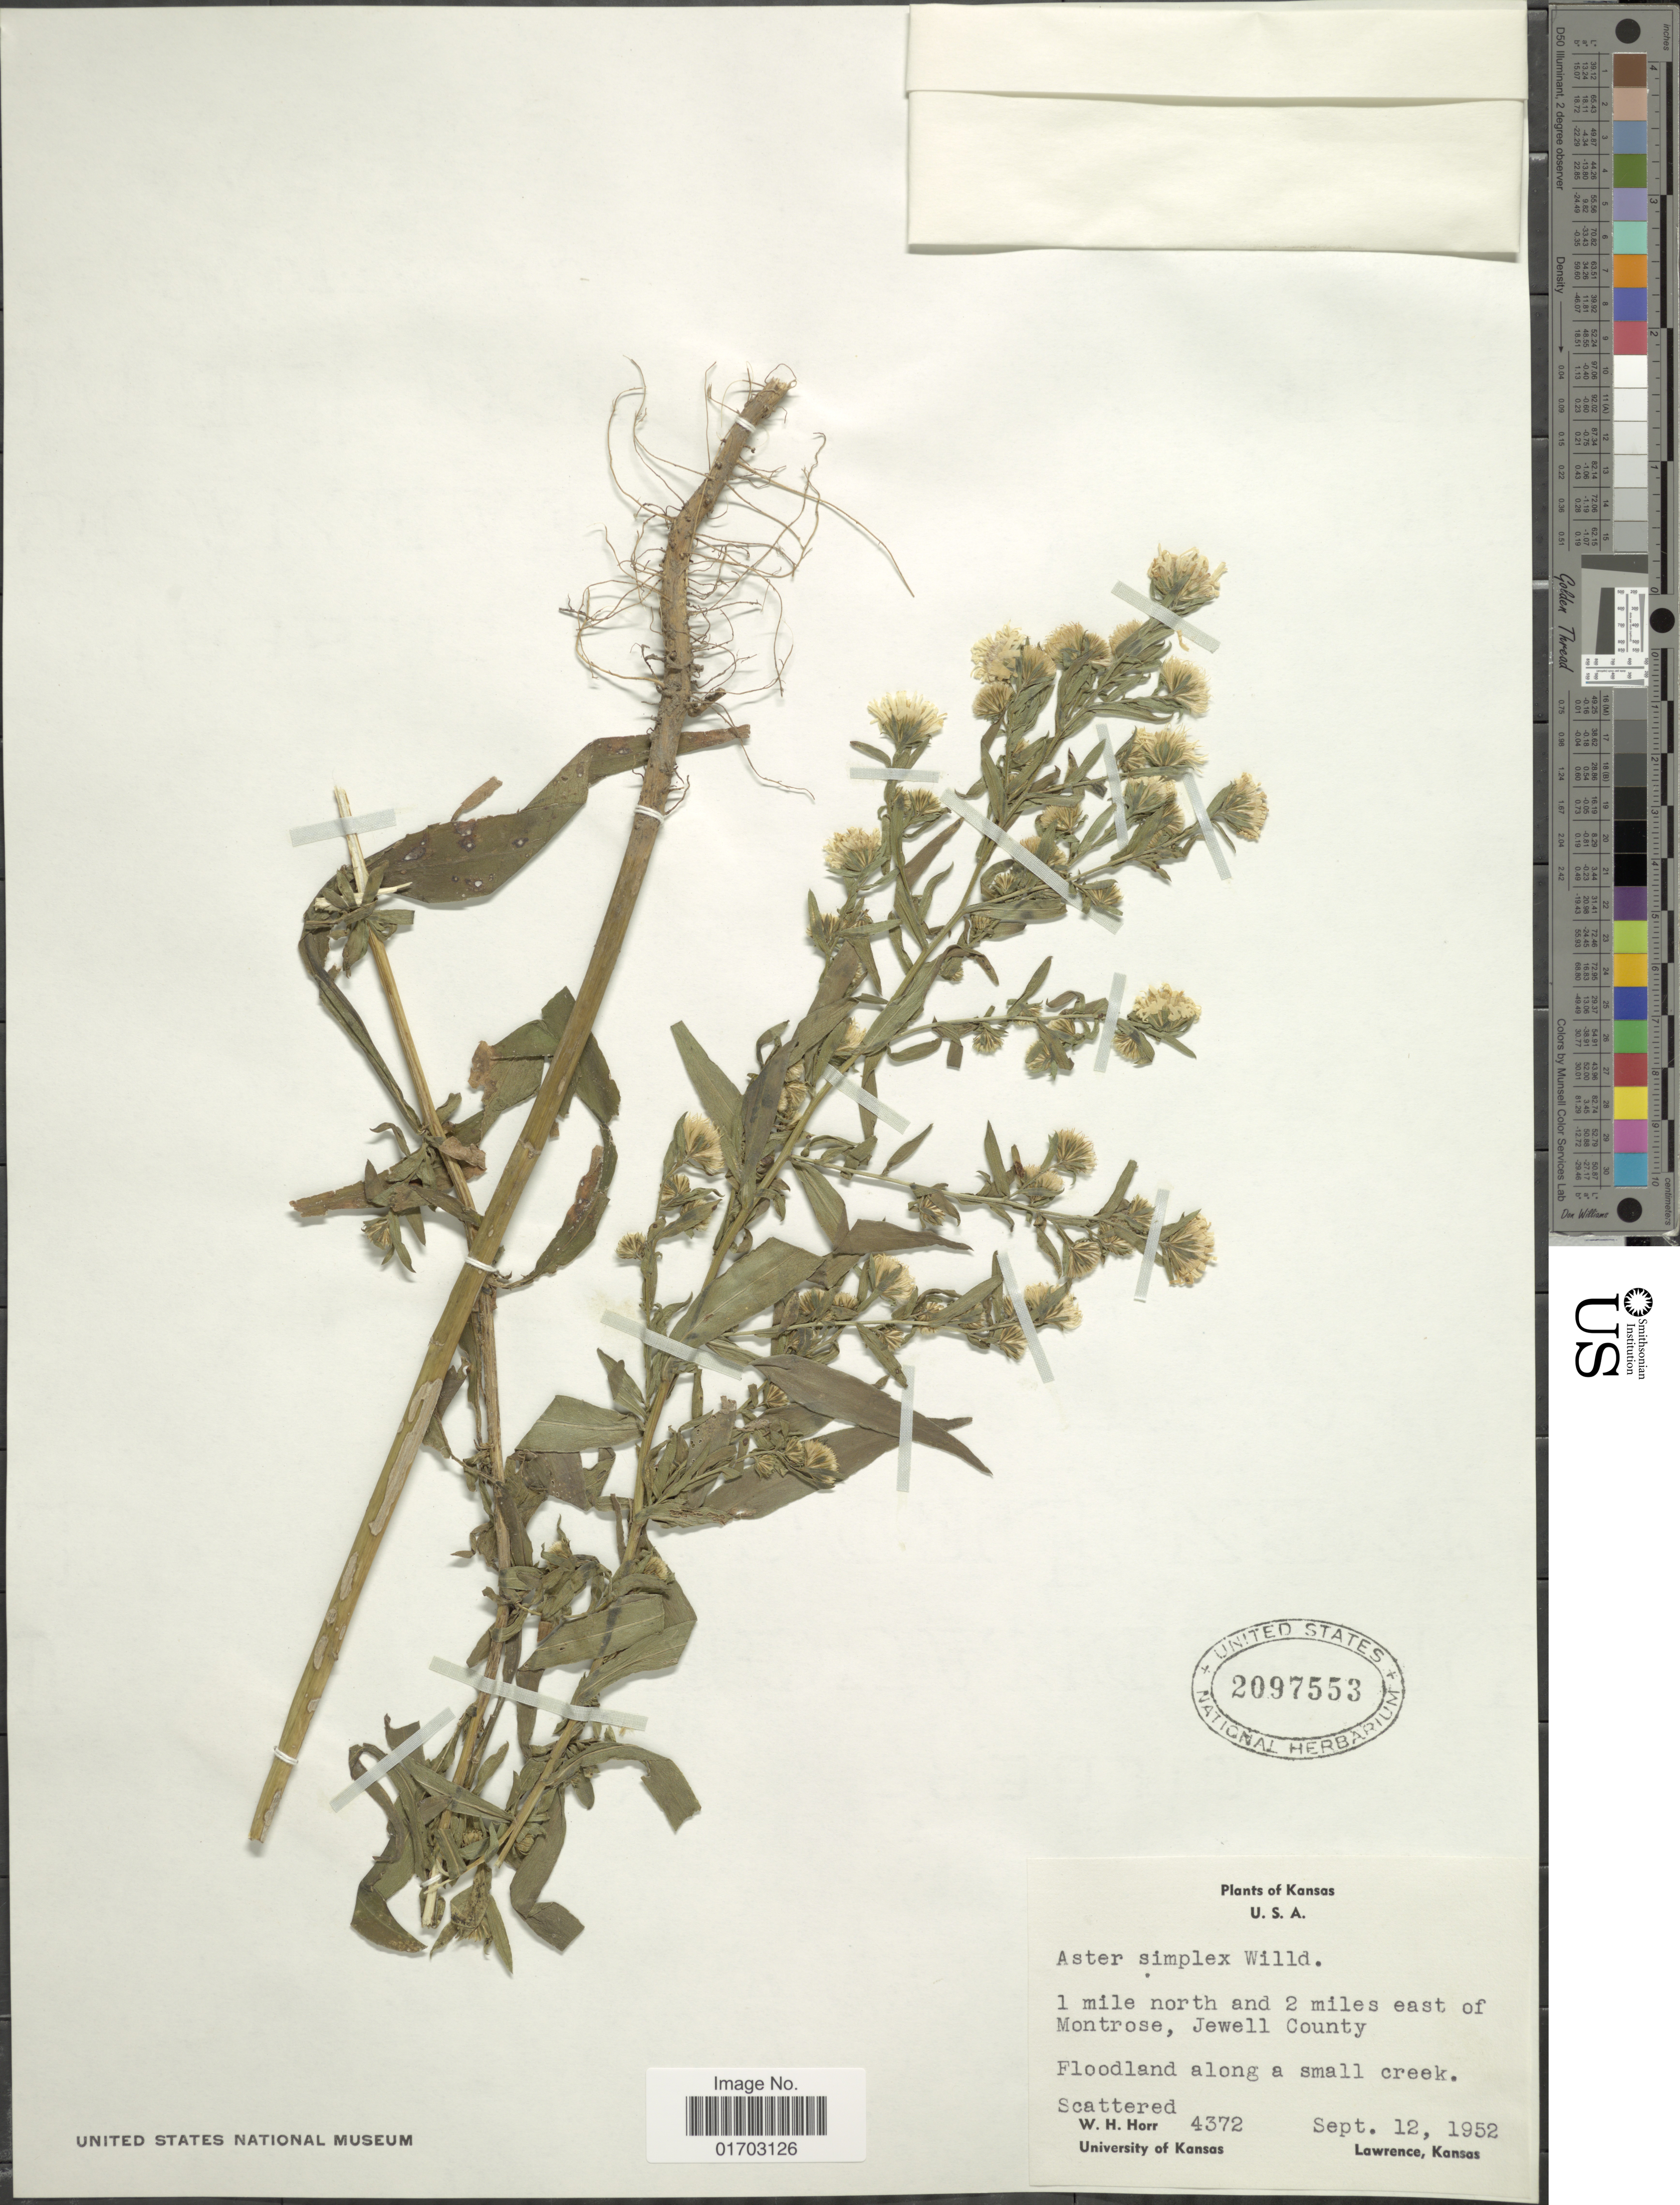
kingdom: Plantae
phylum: Tracheophyta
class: Magnoliopsida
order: Asterales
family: Asteraceae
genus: Symphyotrichum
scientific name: Symphyotrichum simplex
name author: (Willd.) Á. Löve & D. Löve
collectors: W. H. Horr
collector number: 4372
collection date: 1952-09-12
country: United States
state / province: Kansas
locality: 1 mile north and 2 miles east of Montrose, Jewell County.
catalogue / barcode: US 2097553